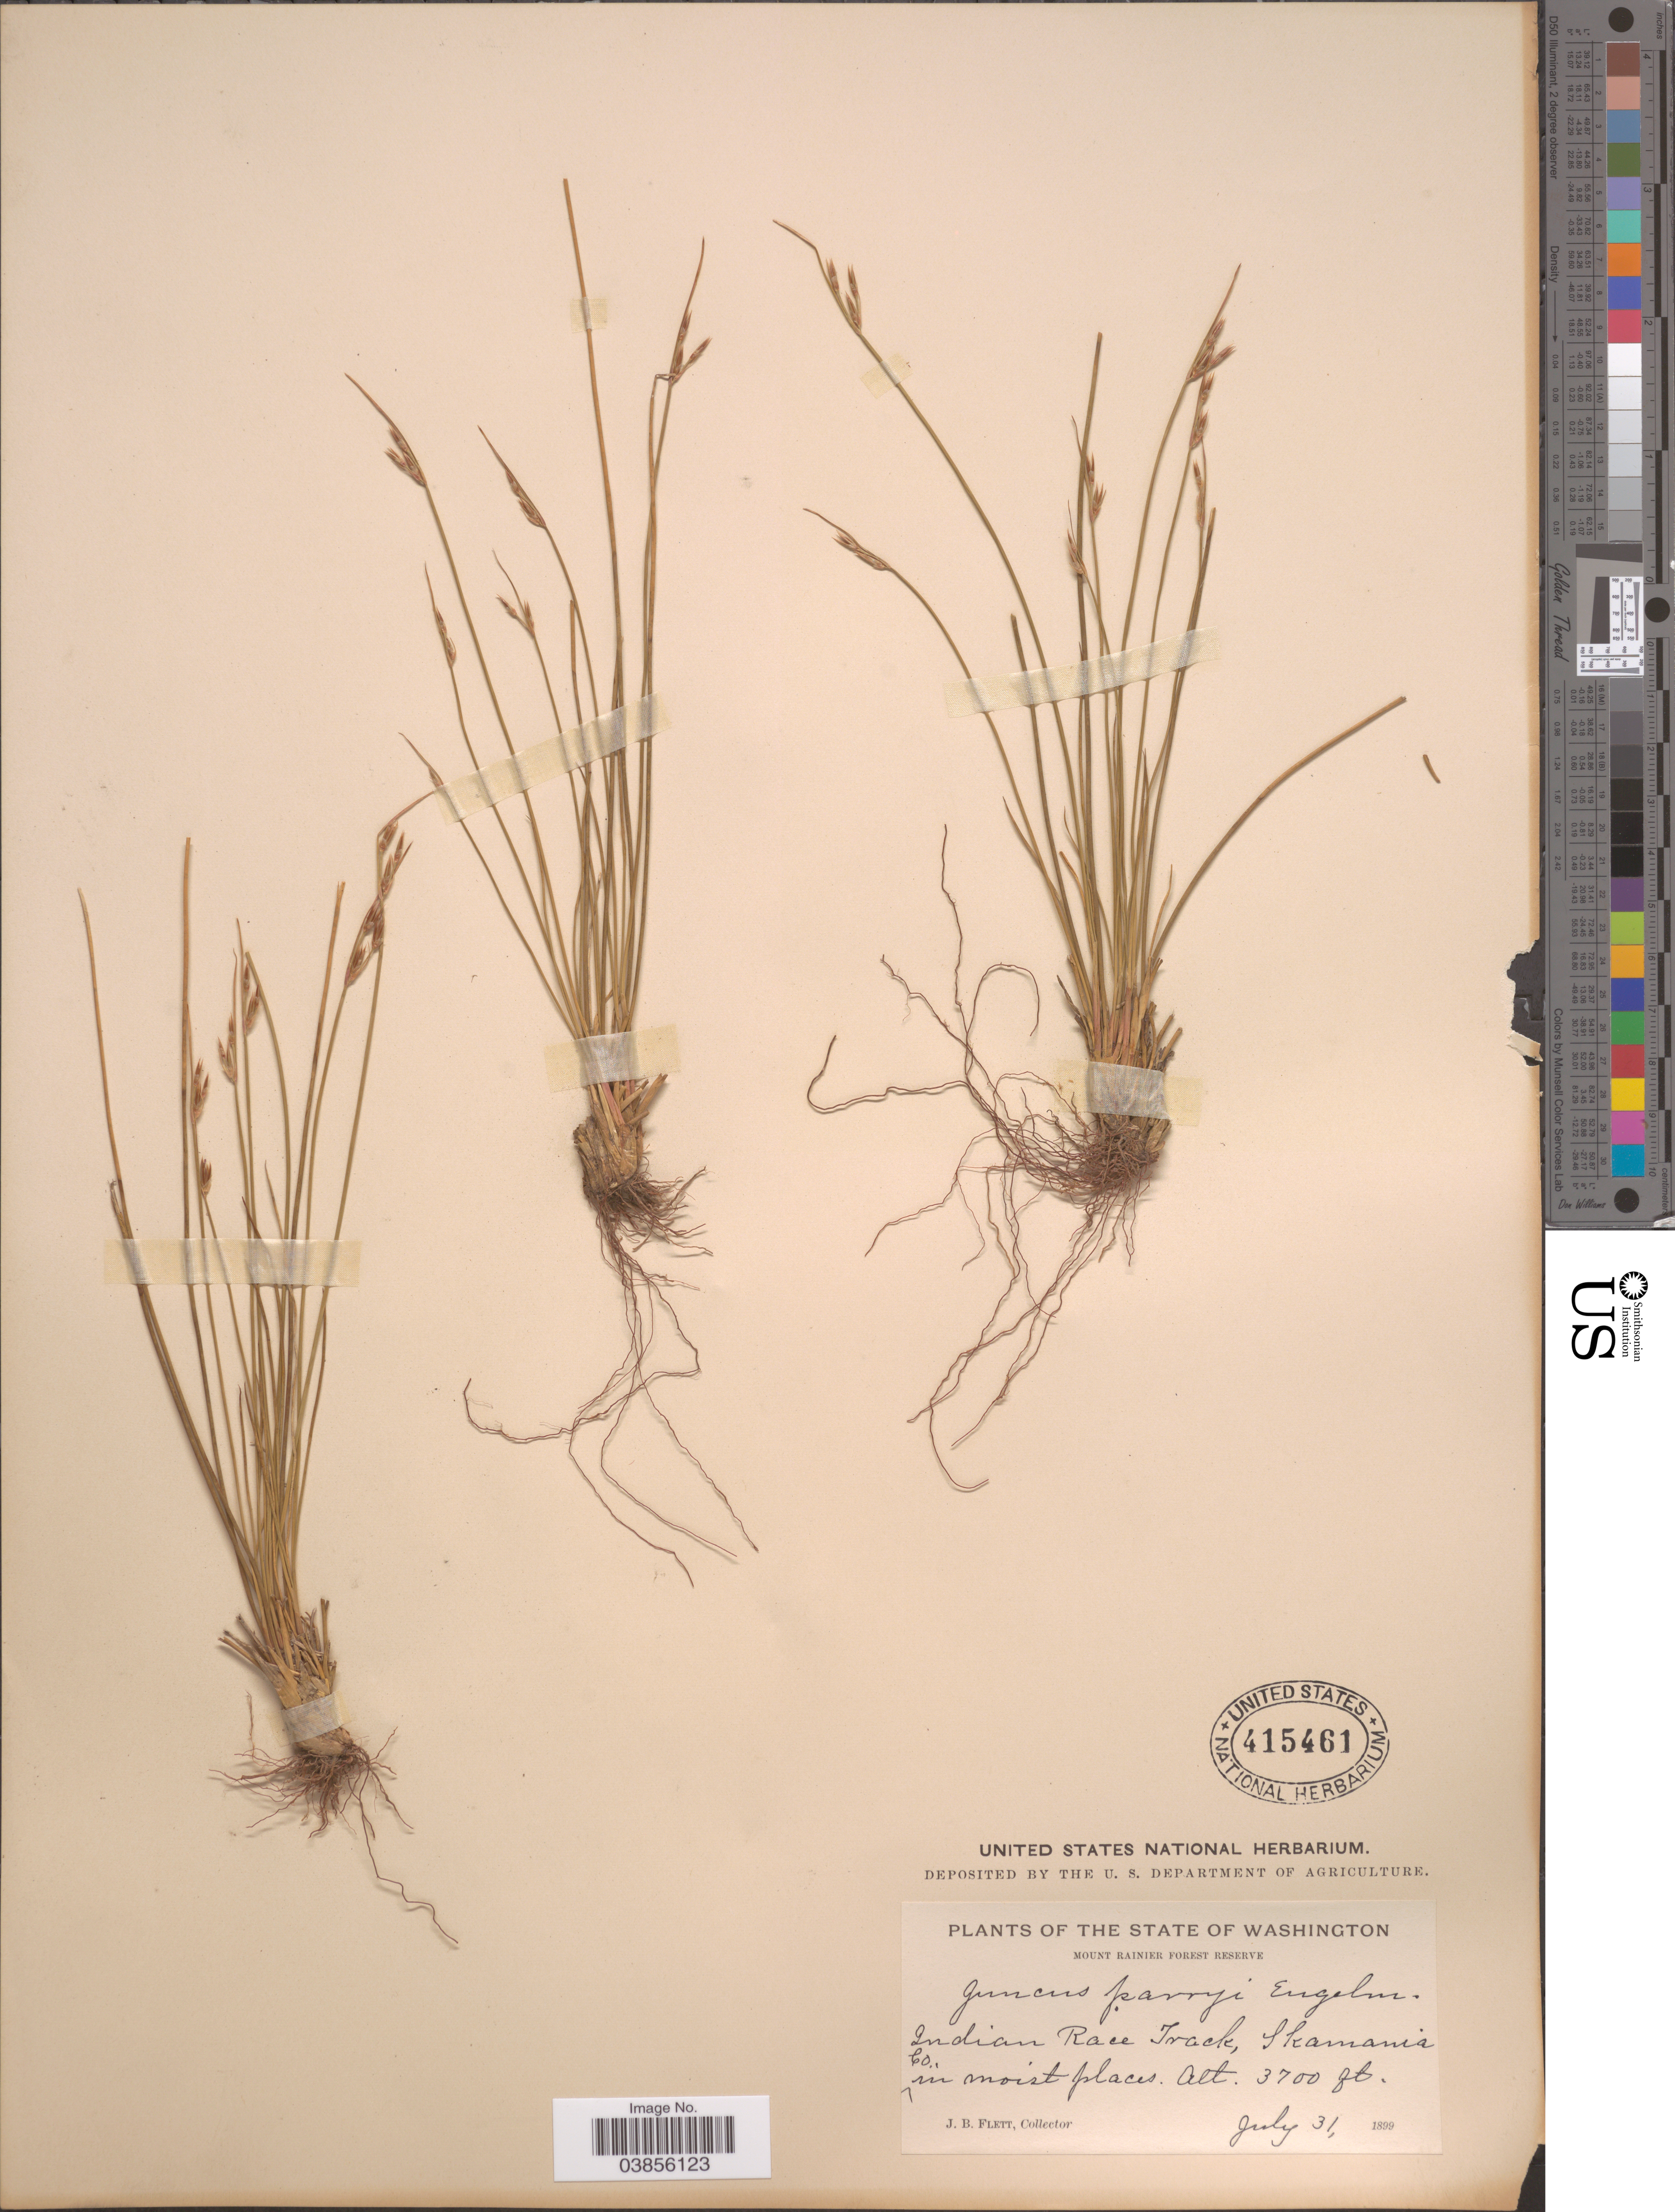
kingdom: Plantae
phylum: Tracheophyta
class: Liliopsida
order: Poales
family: Juncaceae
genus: Juncus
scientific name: Juncus parryi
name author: Engelm.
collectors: J. Flett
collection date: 1899-07-31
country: United States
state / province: Washington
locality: Mount Rainier Forest Reserve. Indian Race Track, Ikamania Co.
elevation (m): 1128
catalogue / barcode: US 415461